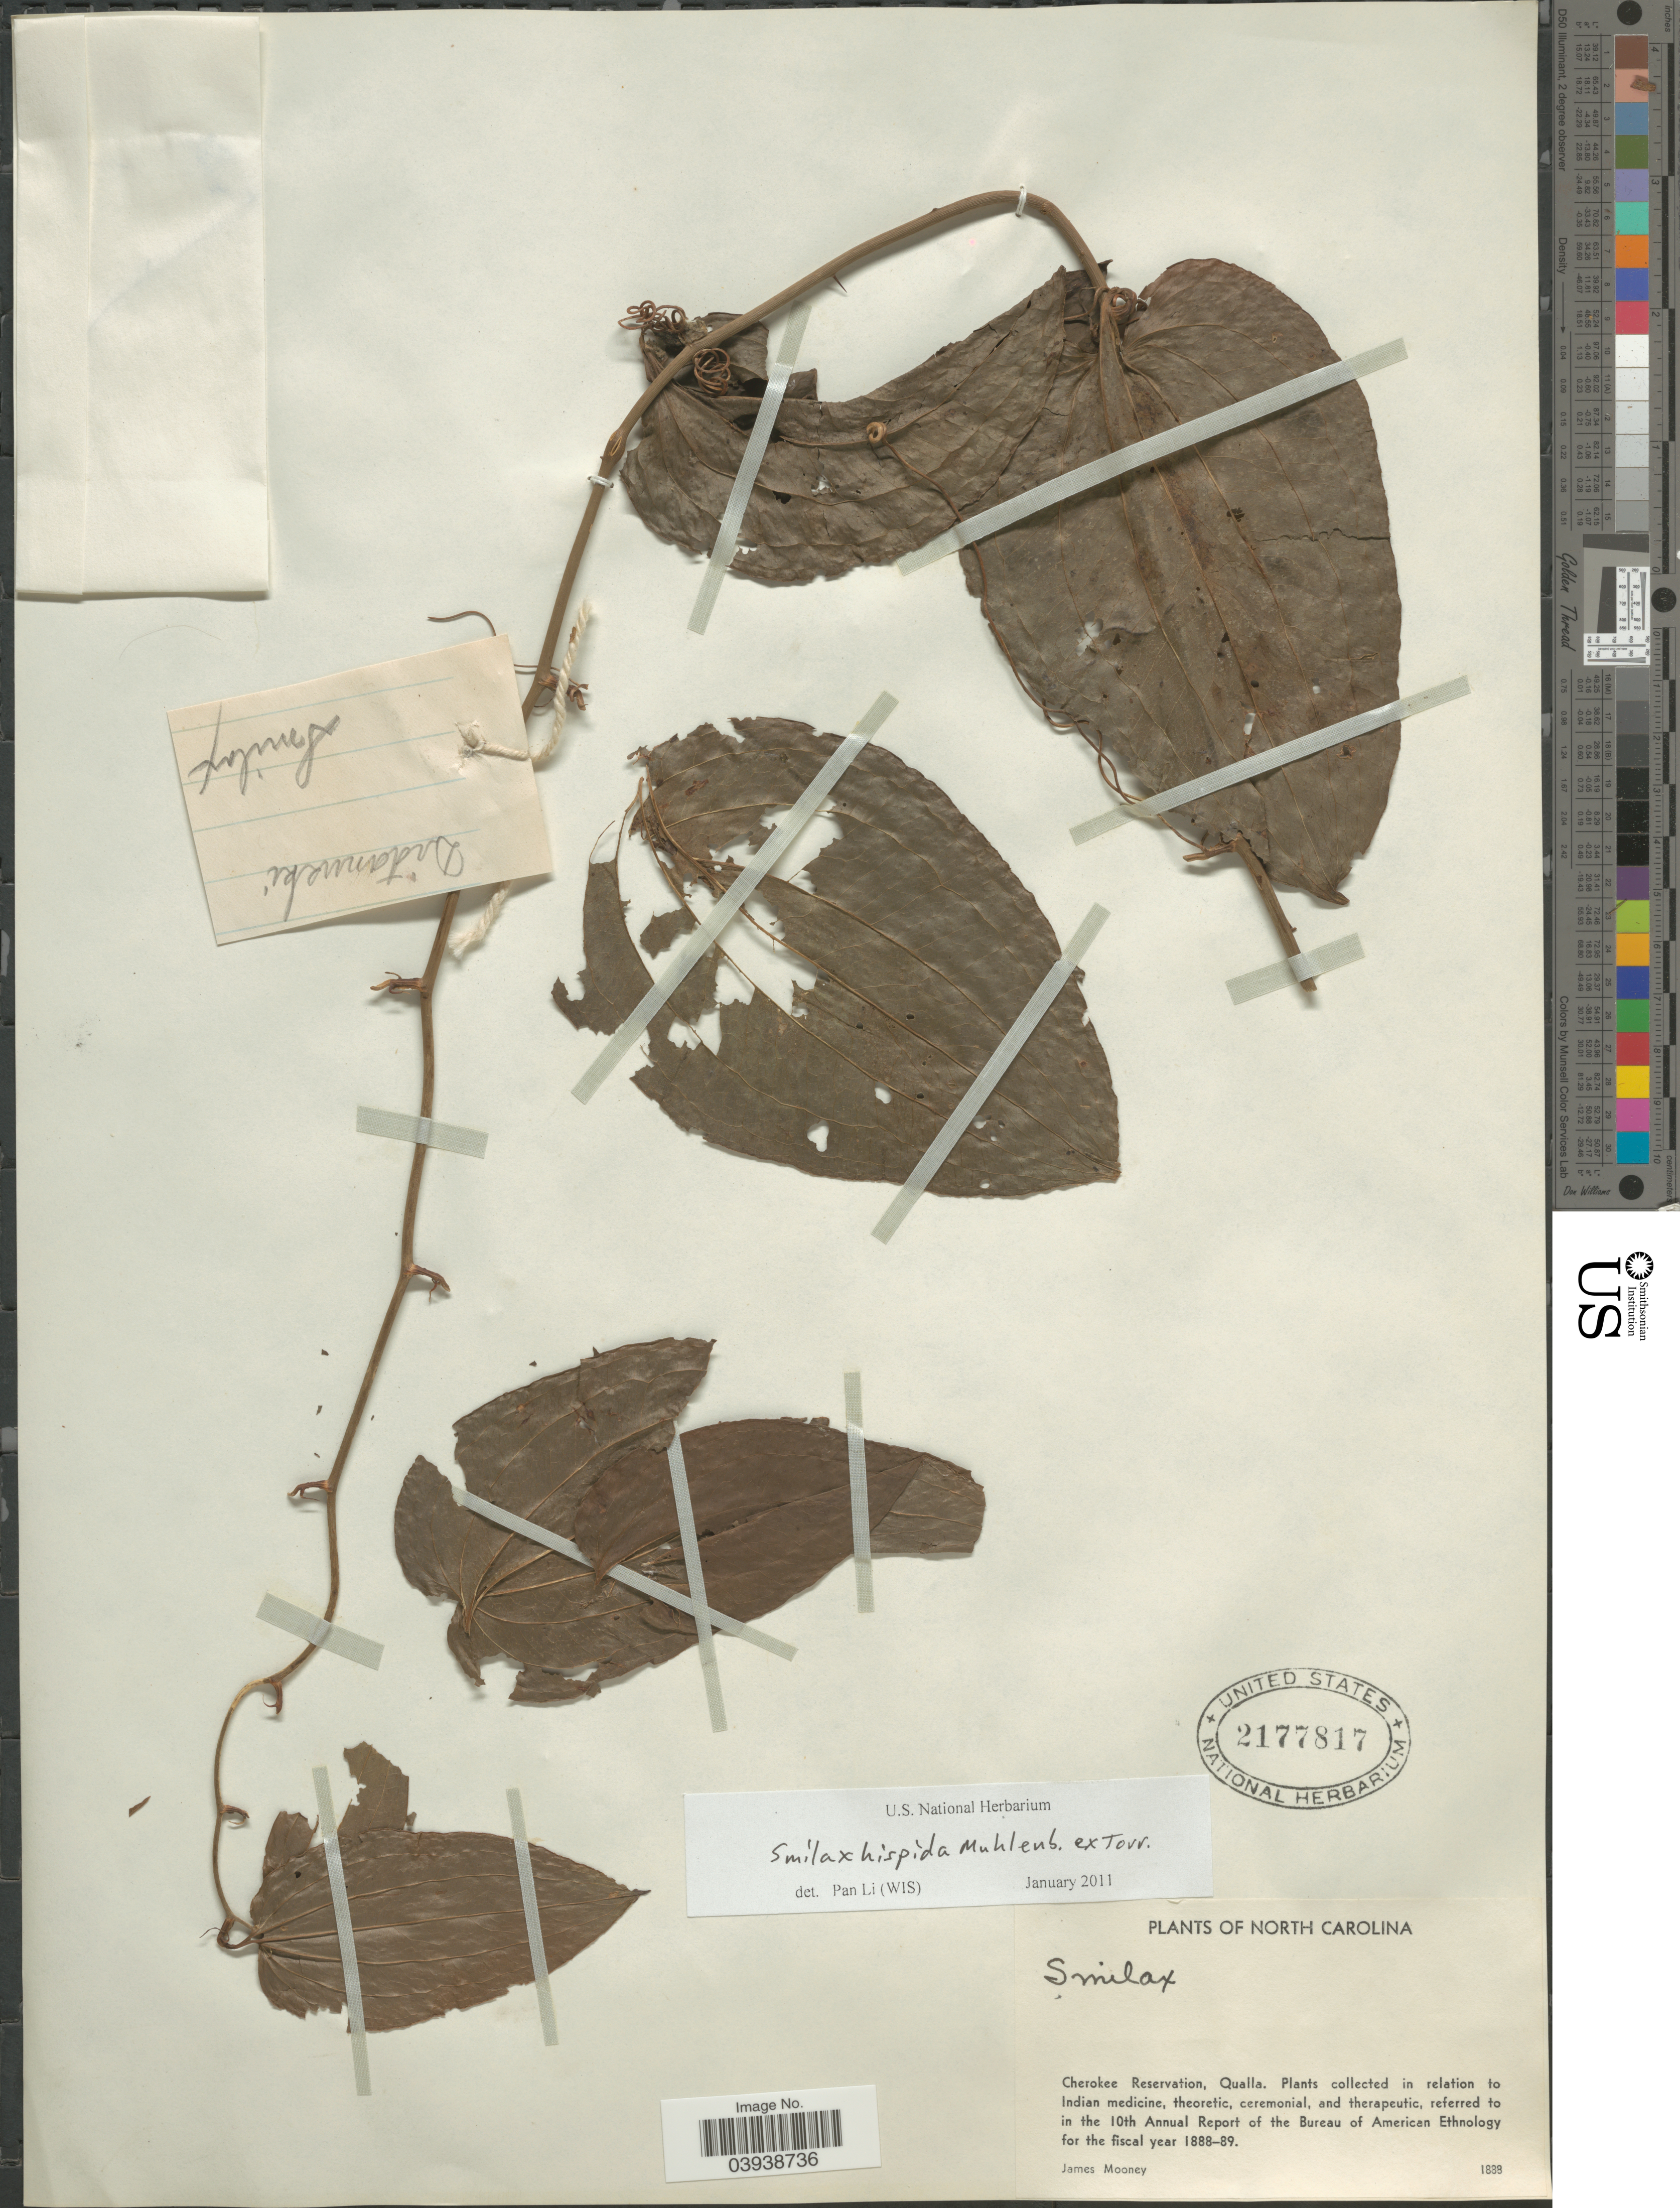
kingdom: Plantae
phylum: Tracheophyta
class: Liliopsida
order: Liliales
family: Smilacaceae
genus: Smilax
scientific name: Smilax hispida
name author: Raf.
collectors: J. Mooney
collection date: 1888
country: United States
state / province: North Carolina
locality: Cherokee Reservation, Qualla.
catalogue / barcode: US 2177817